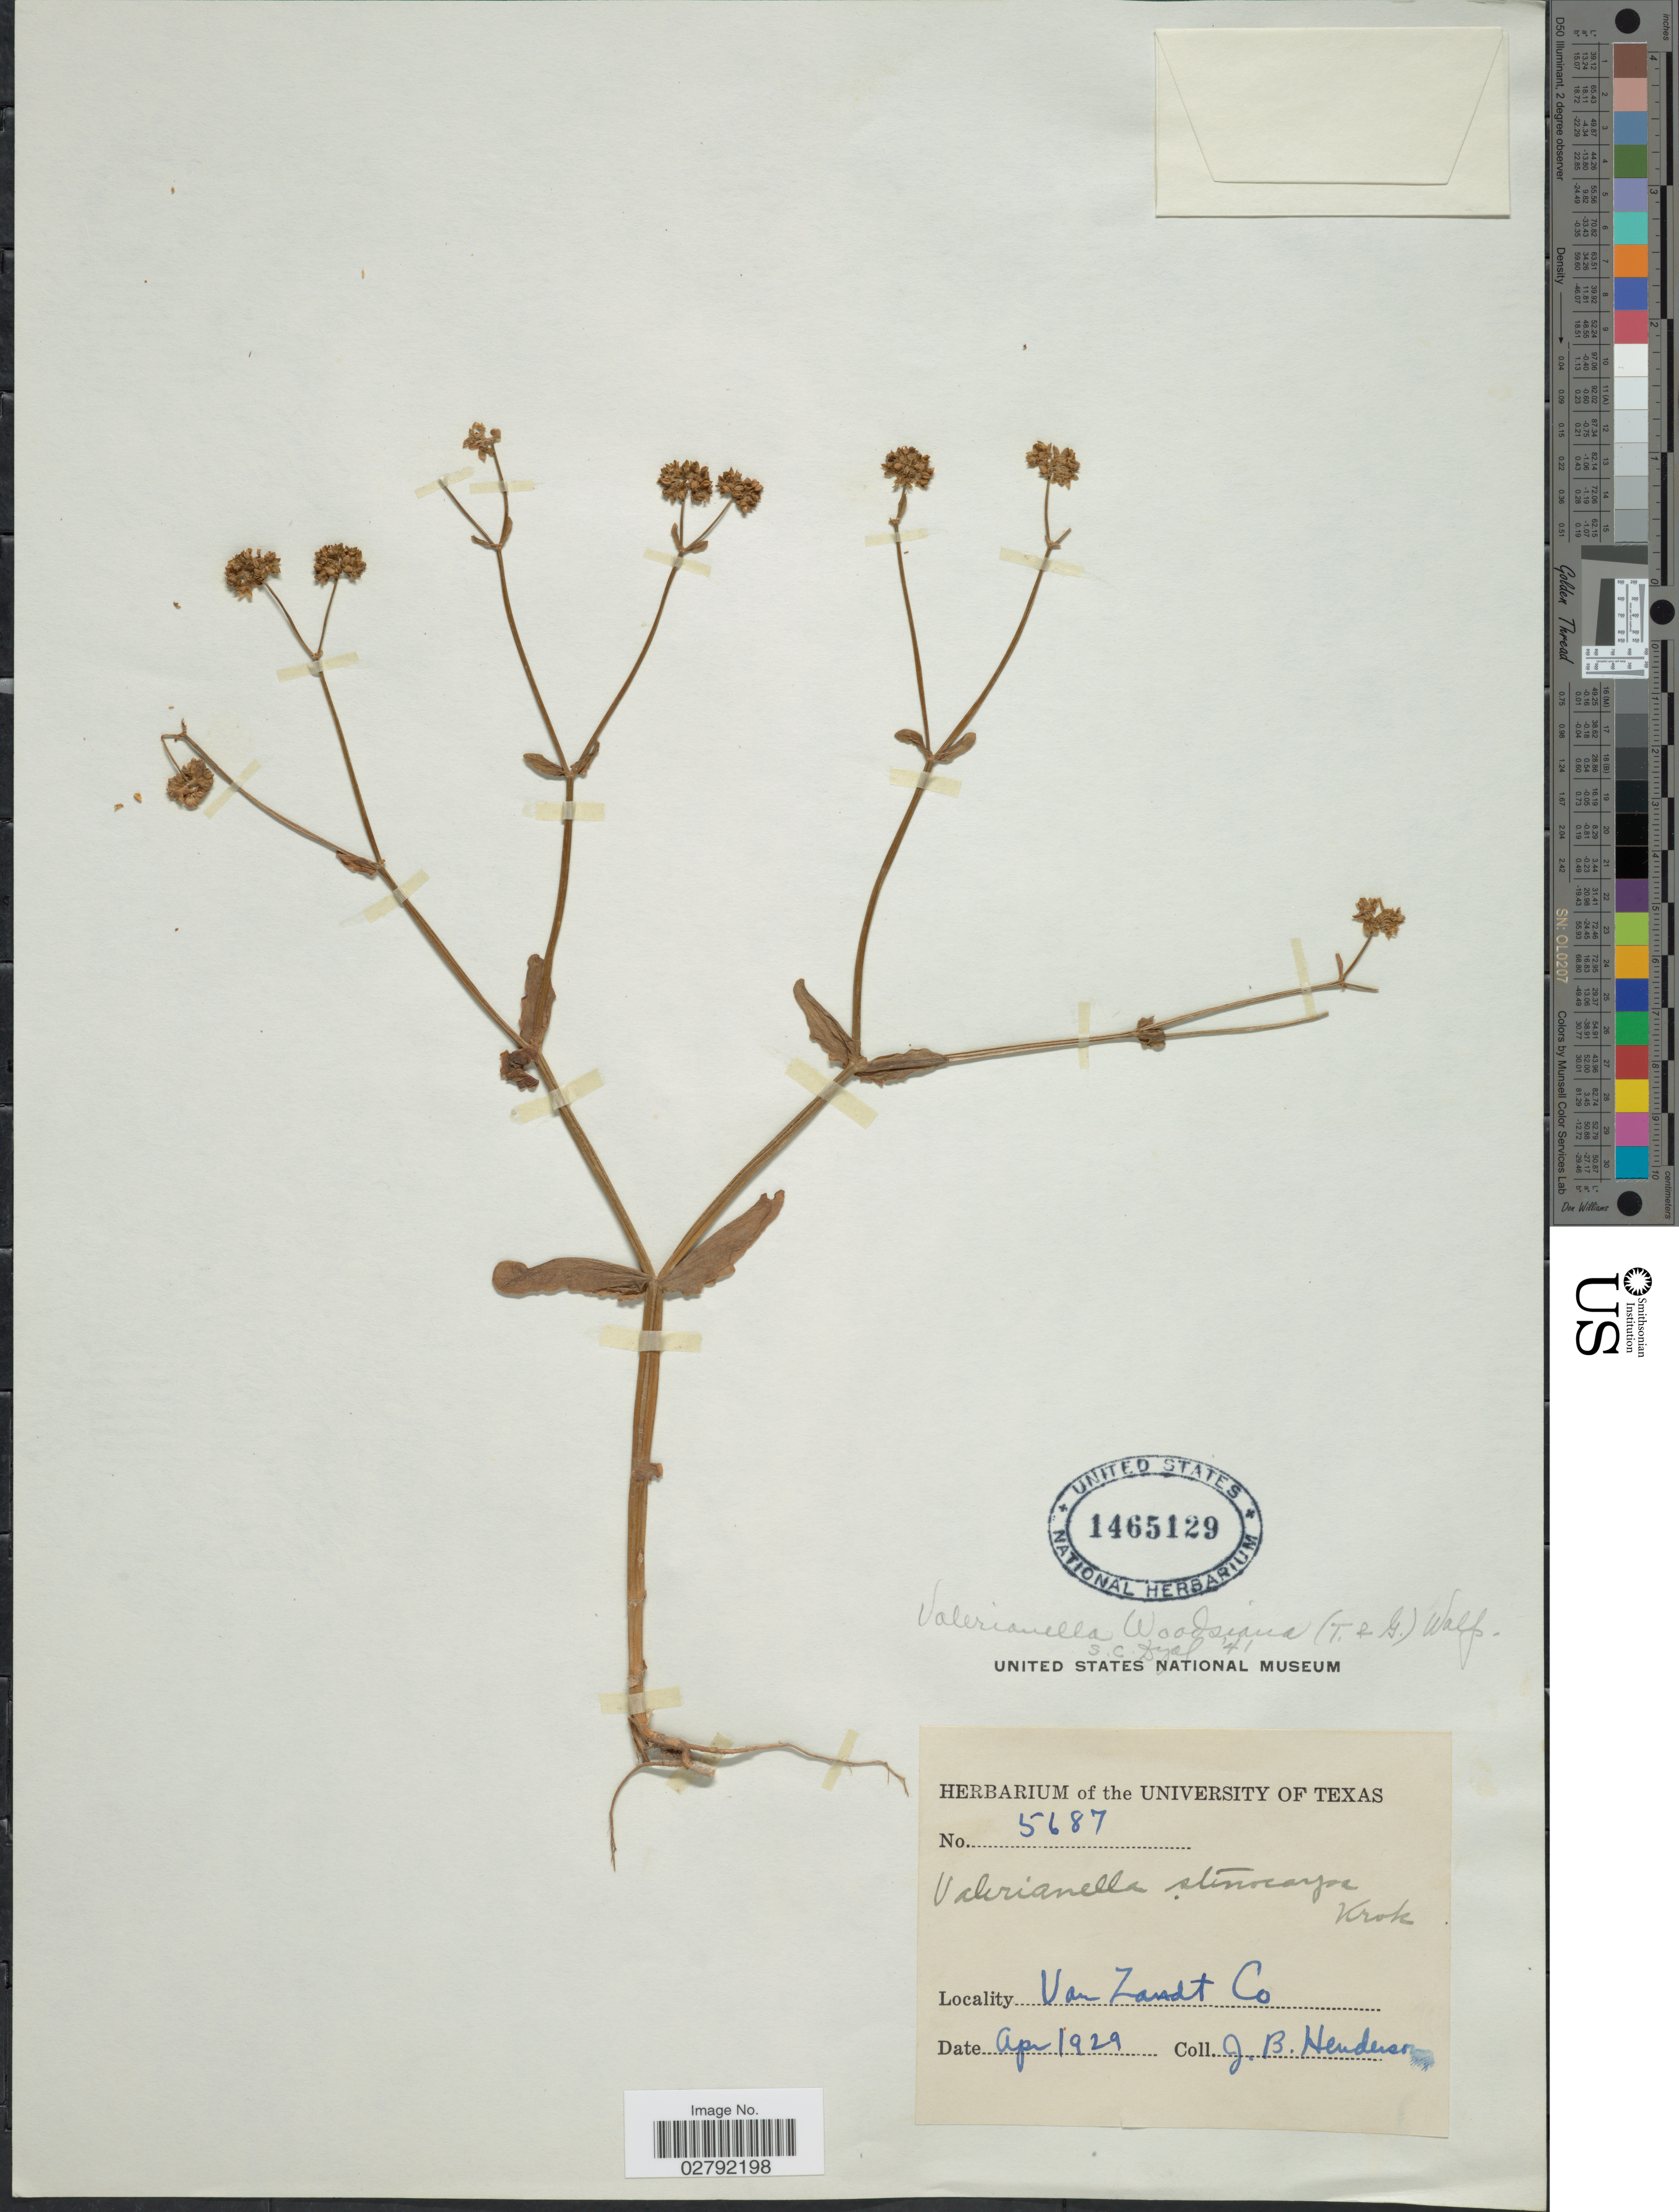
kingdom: Plantae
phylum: Tracheophyta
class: Magnoliopsida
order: Dipsacales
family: Caprifoliaceae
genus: Valerianella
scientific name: Valerianella woodsiana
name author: Walf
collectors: J. Henderson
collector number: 5687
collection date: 1929-04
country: United States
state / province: Colorado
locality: Van Zandt Co.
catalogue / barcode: US 1465129